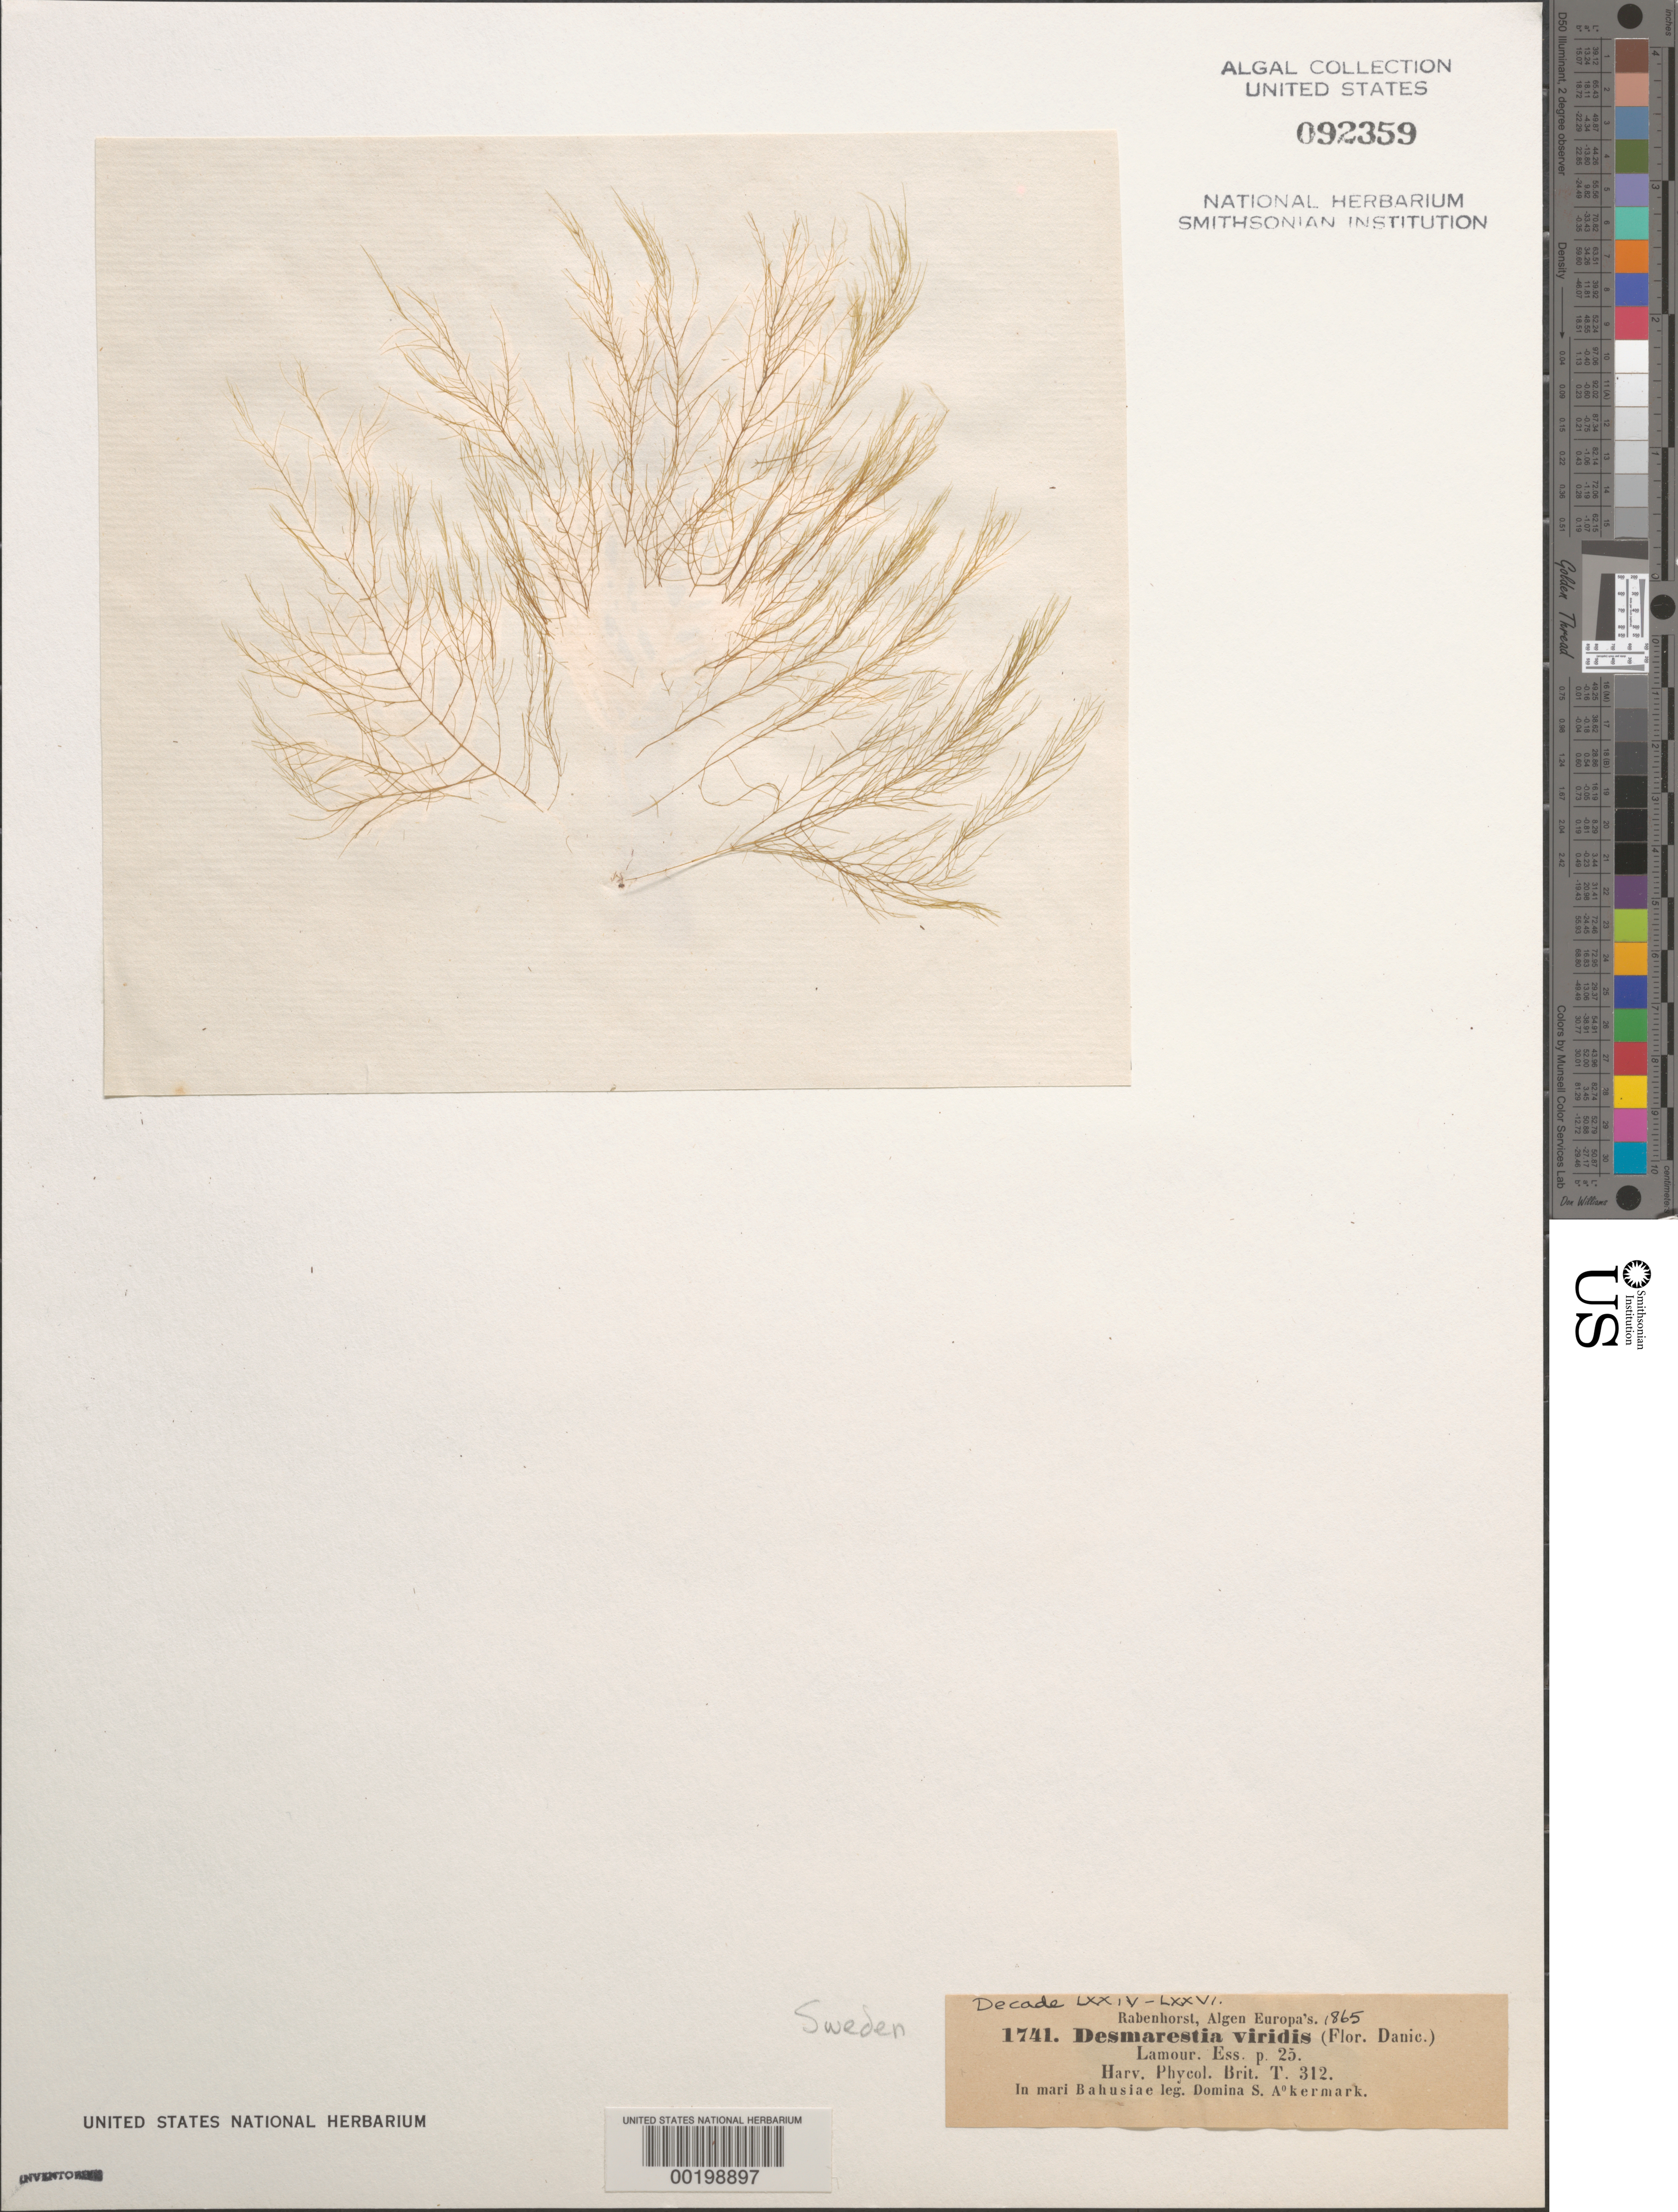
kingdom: Chromista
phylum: Ochrophyta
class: Phaeophyceae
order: Desmarestiales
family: Desmarestiaceae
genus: Desmarestia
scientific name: Desmarestia viridis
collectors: S. Akermark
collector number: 1741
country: Sweden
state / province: Västra Götaland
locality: Bohus bay (mari bahusiae)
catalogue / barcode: US 92359